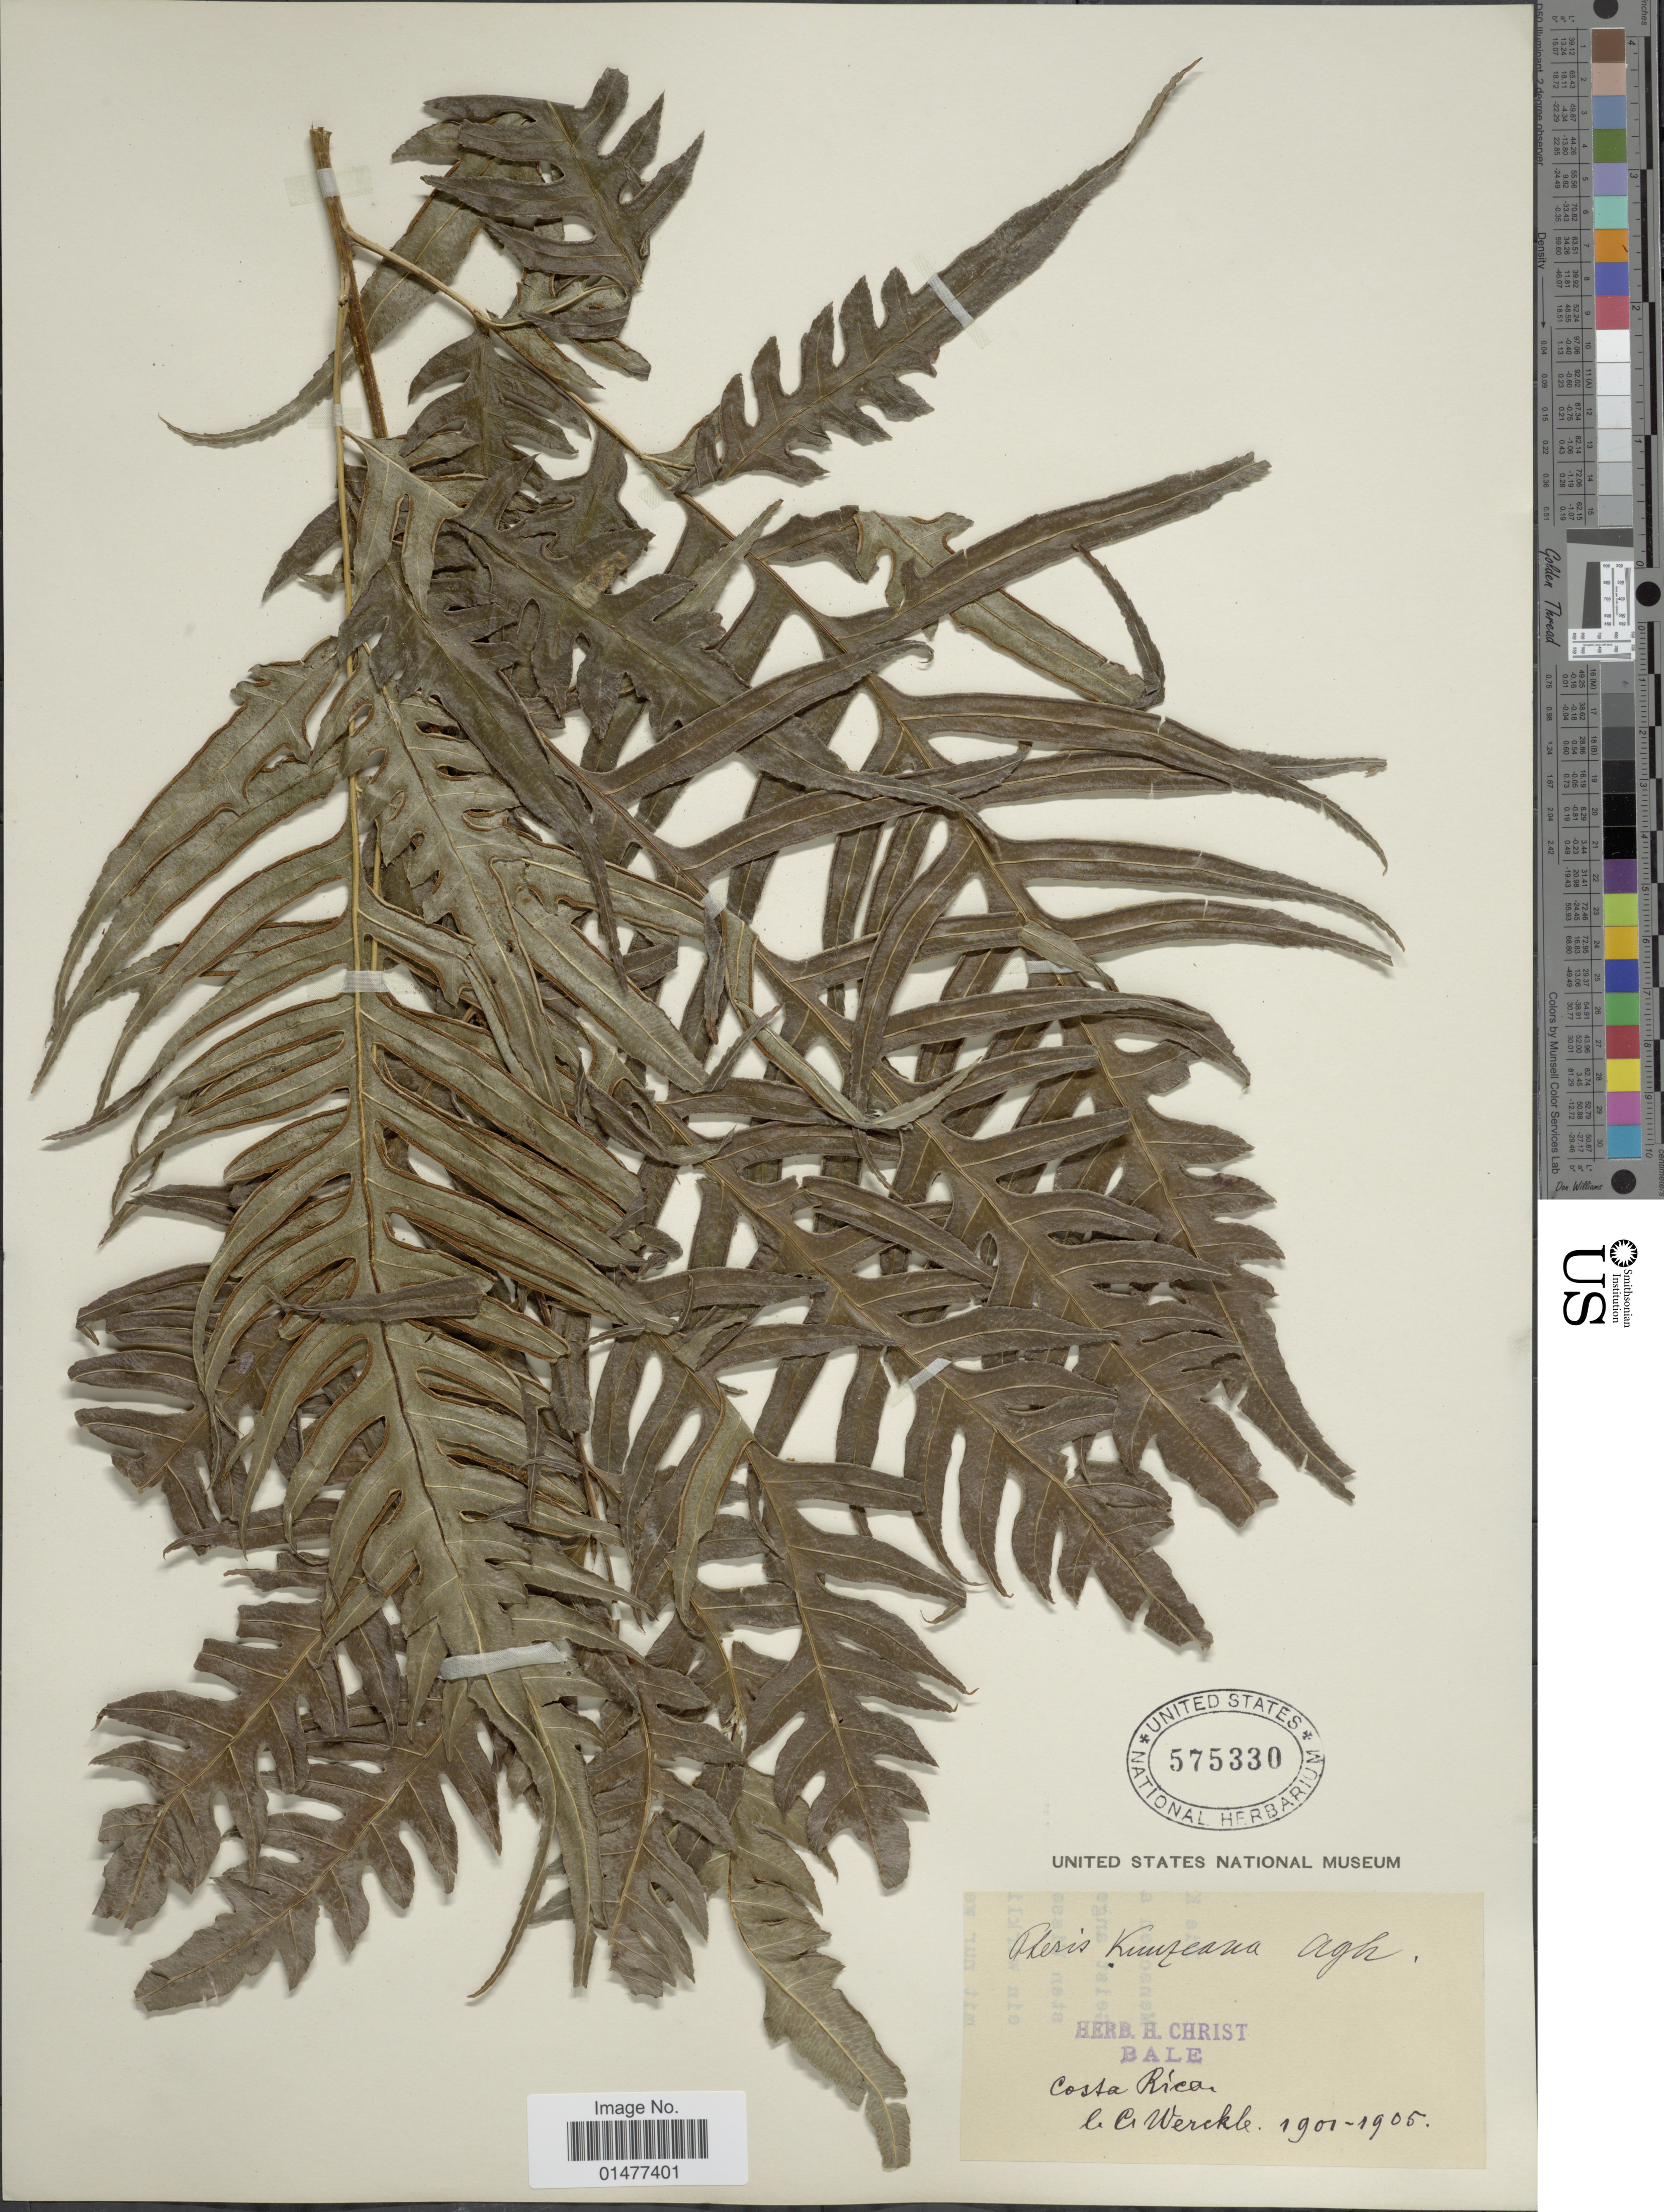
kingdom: Plantae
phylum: Tracheophyta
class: Polypodiopsida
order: Polypodiales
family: Pteridaceae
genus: Pteris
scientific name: Pteris altissima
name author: Poir.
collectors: C. C Wercklé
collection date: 1901/1905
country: Costa Rica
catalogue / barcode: US 575330